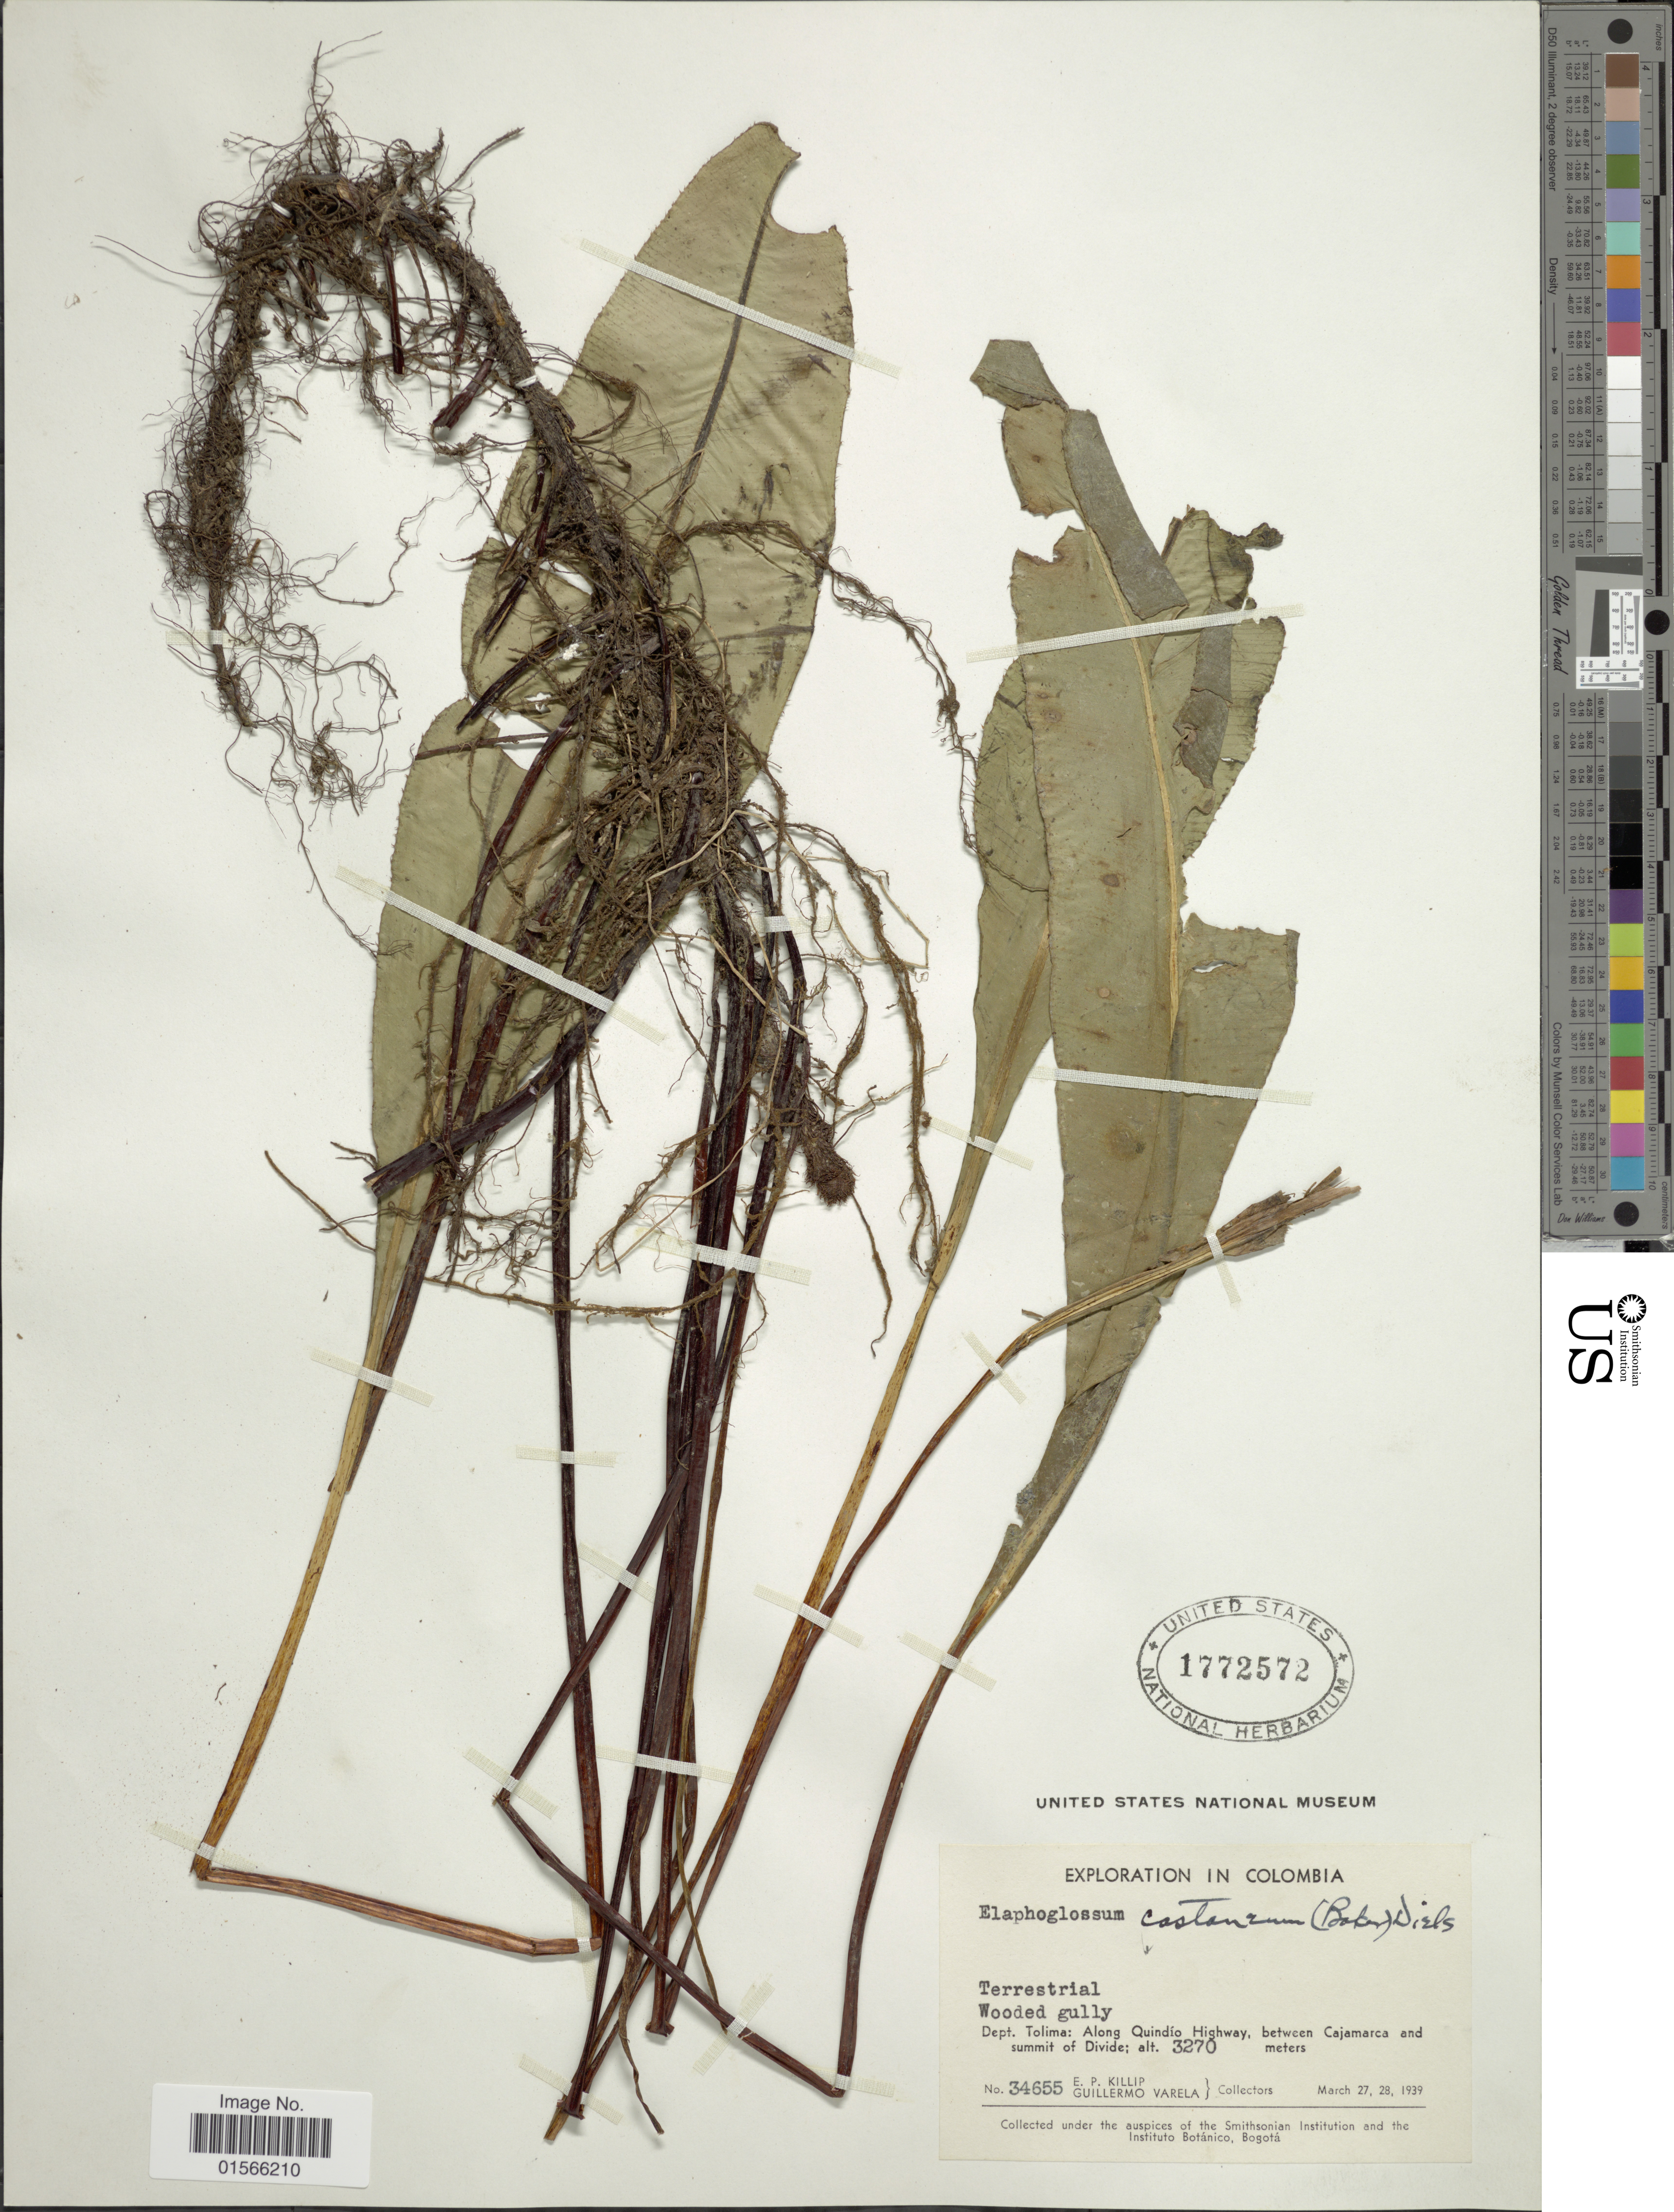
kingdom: Plantae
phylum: Tracheophyta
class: Polypodiopsida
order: Polypodiales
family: Dryopteridaceae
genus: Elaphoglossum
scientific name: Elaphoglossum castaneum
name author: (Baker) Diels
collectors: E. P. Killip & G. Varela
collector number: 34655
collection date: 1939-03-27/1939-03-28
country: Colombia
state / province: Tolima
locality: Dept. Tolima: Along Quindío Highway, between Cajamarca and summit of Divide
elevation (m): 3270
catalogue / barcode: US 1772572